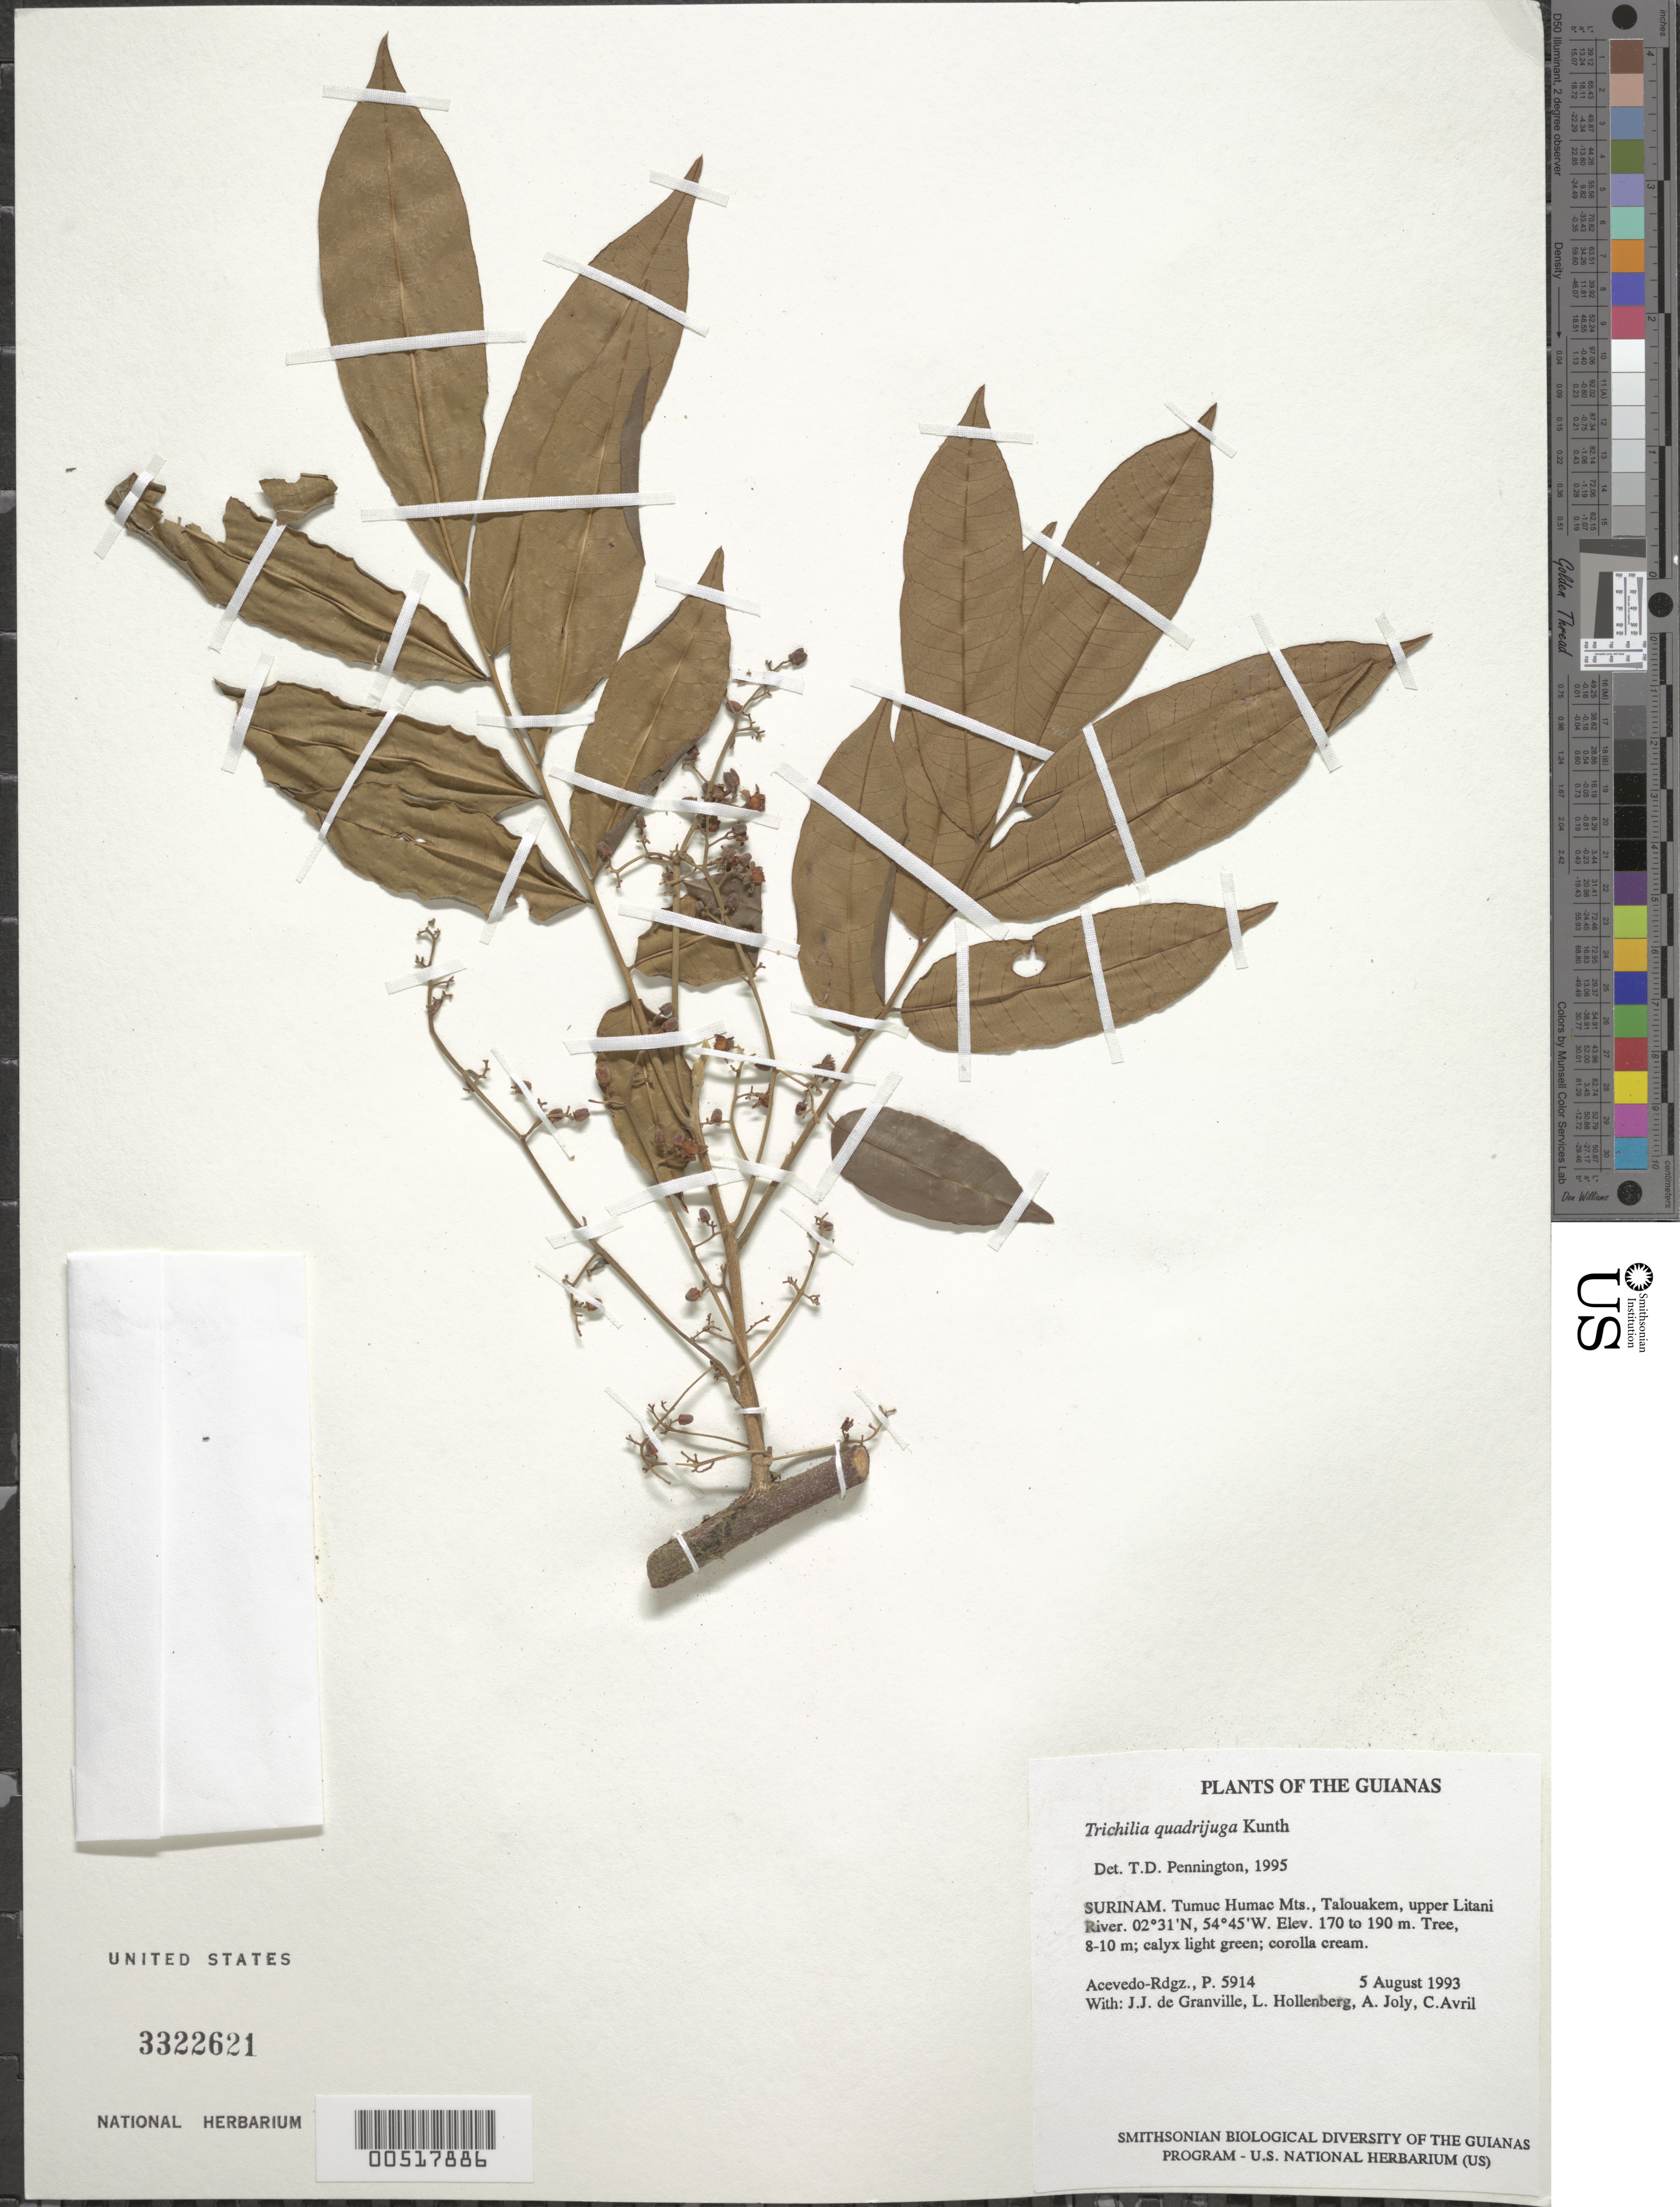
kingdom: Plantae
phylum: Tracheophyta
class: Magnoliopsida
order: Sapindales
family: Meliaceae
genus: Trichilia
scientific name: Trichilia quadrijuga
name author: Kunth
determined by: Pennington, T. D., (K)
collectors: P. Acevedo-Rodr., C. Boyer, J.-J. de Granville, A. Joly & L. Hollenberg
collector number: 5914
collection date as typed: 05 Aug 1993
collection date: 1993-08-05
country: Suriname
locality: Tumuc Humac Mts., Talouakem, upper Litani River.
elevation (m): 170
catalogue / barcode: US 3322621